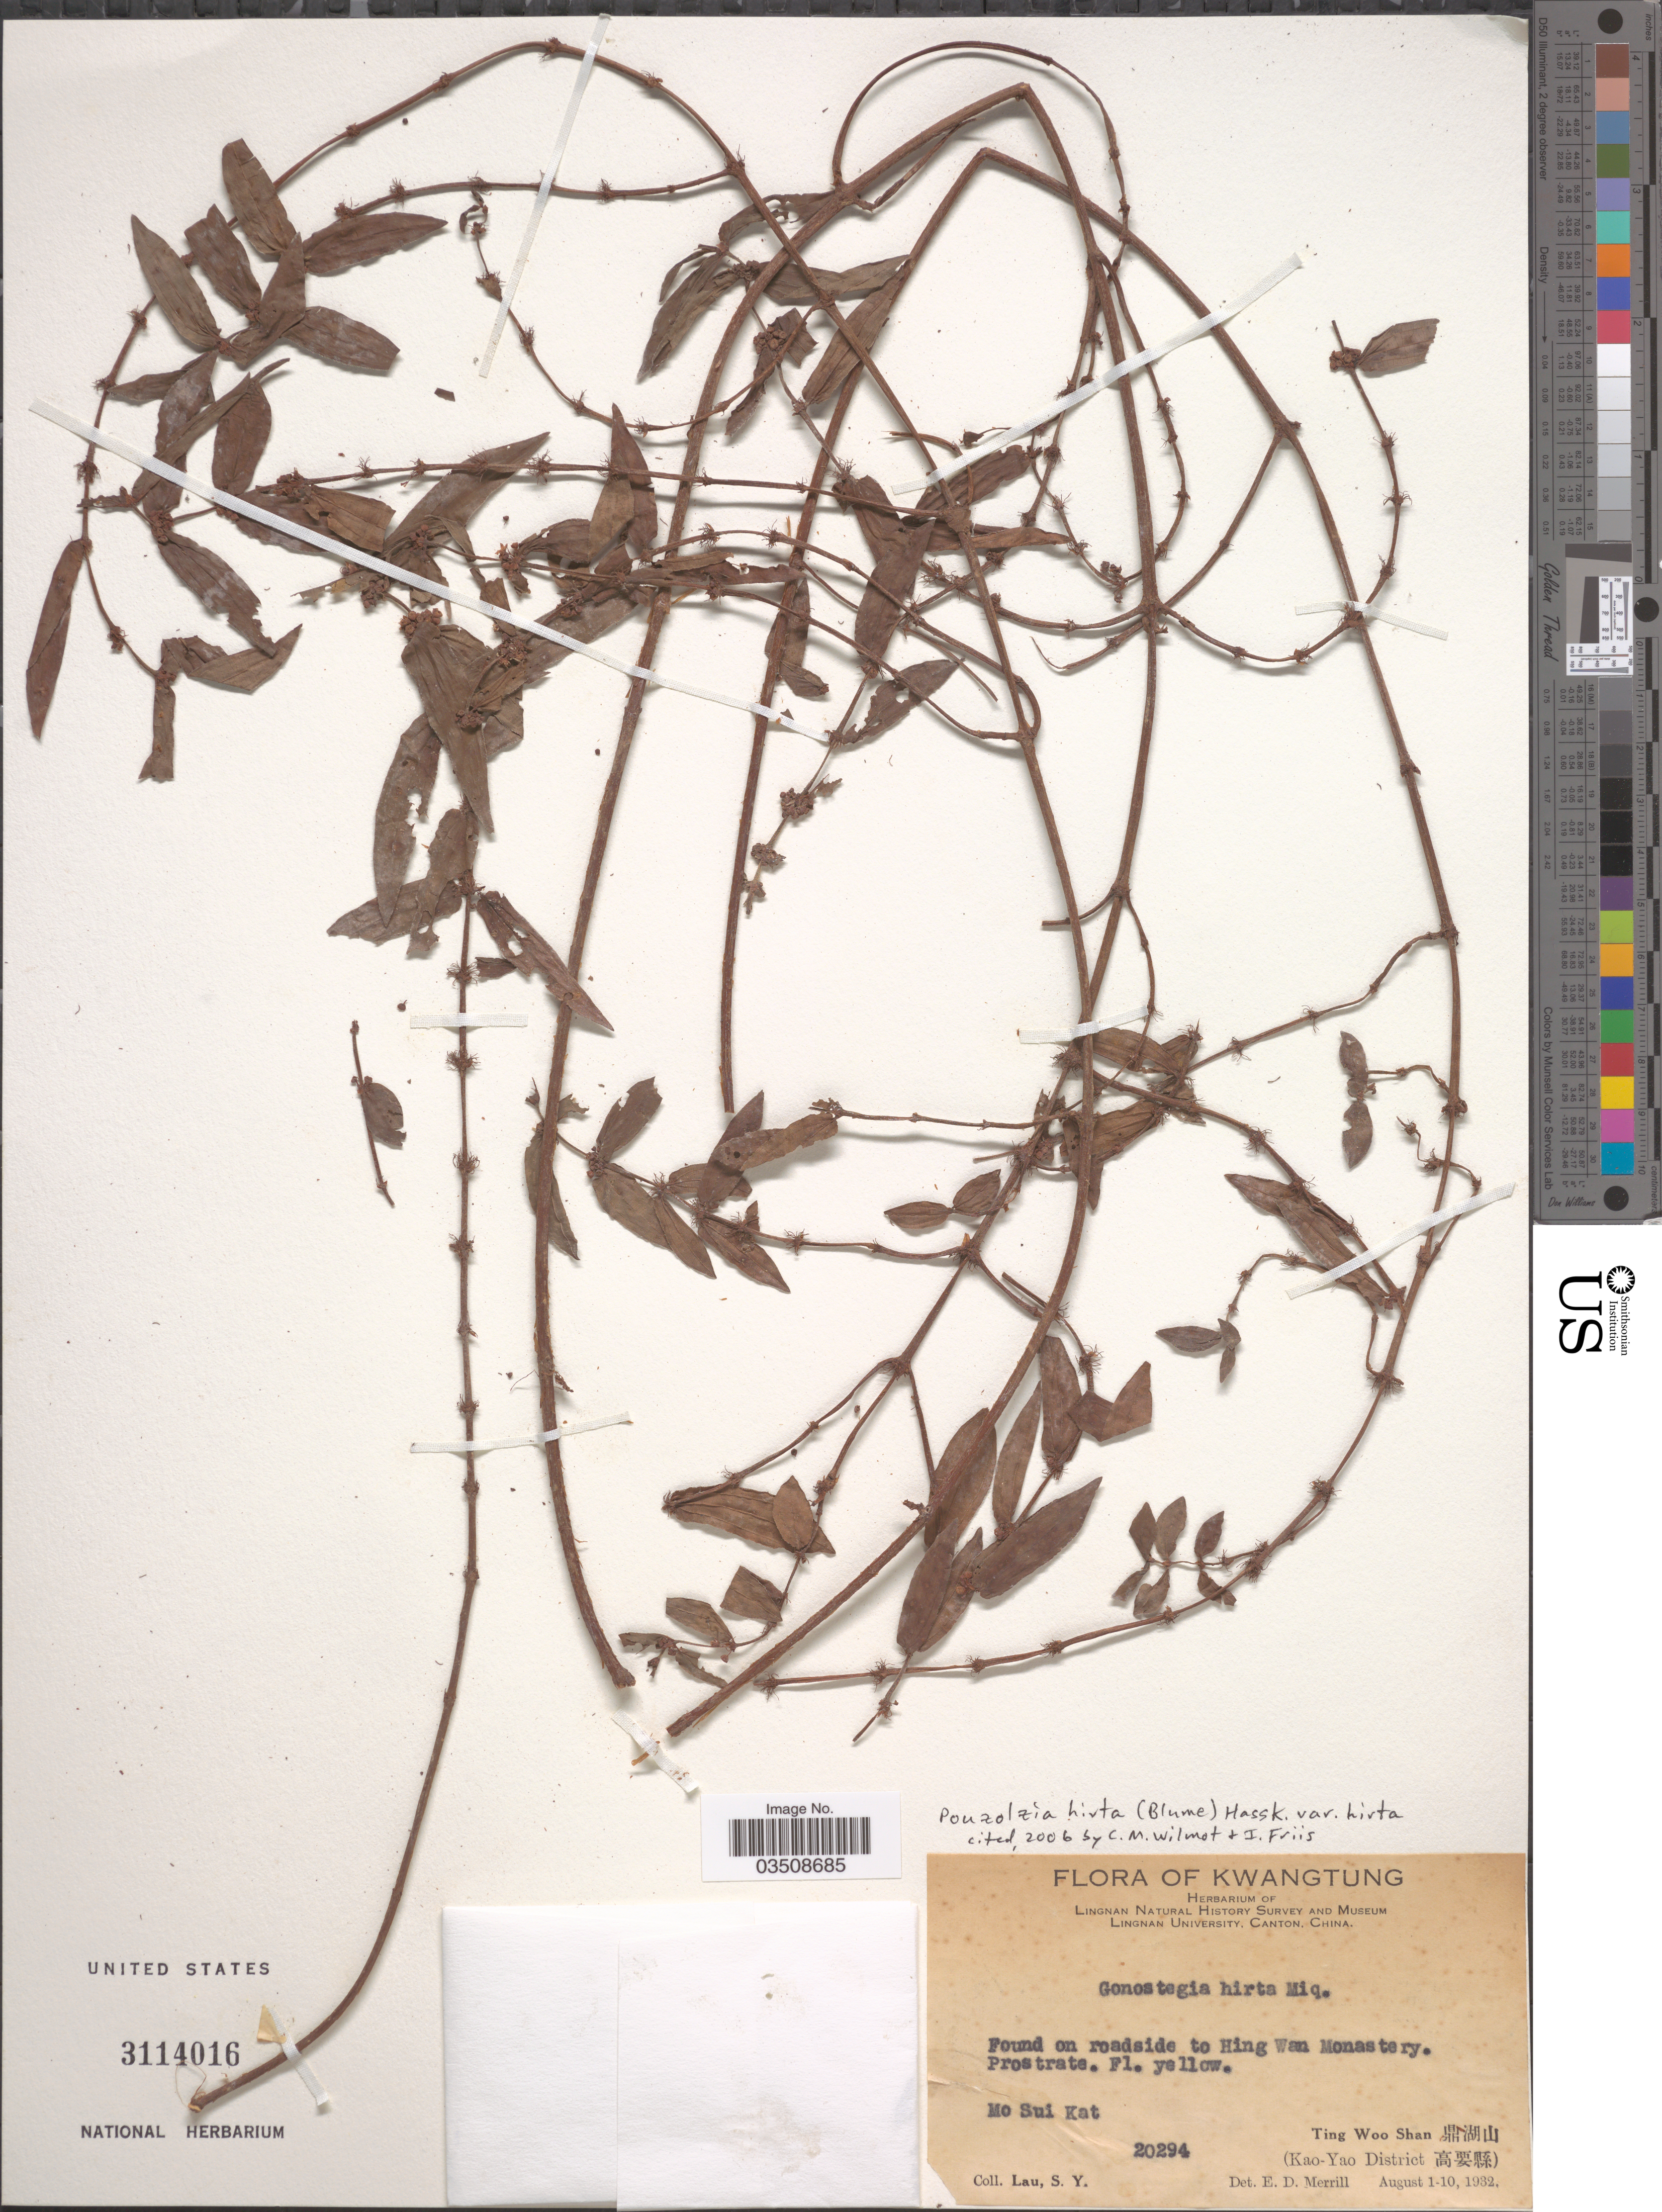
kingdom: Plantae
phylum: Tracheophyta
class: Magnoliopsida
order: Rosales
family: Urticaceae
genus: Gonostegia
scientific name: Gonostegia triandra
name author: (Blume) Miq.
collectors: S. Y. Lau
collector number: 20294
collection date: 1932-08-01/1932-08-10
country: China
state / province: Guangdong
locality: Kwangtung. On roadside to Hing Wan Monastery. Mo Sui Kat. Ting Woo Shan X. (Kao-Yao District X).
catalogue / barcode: US 3114016